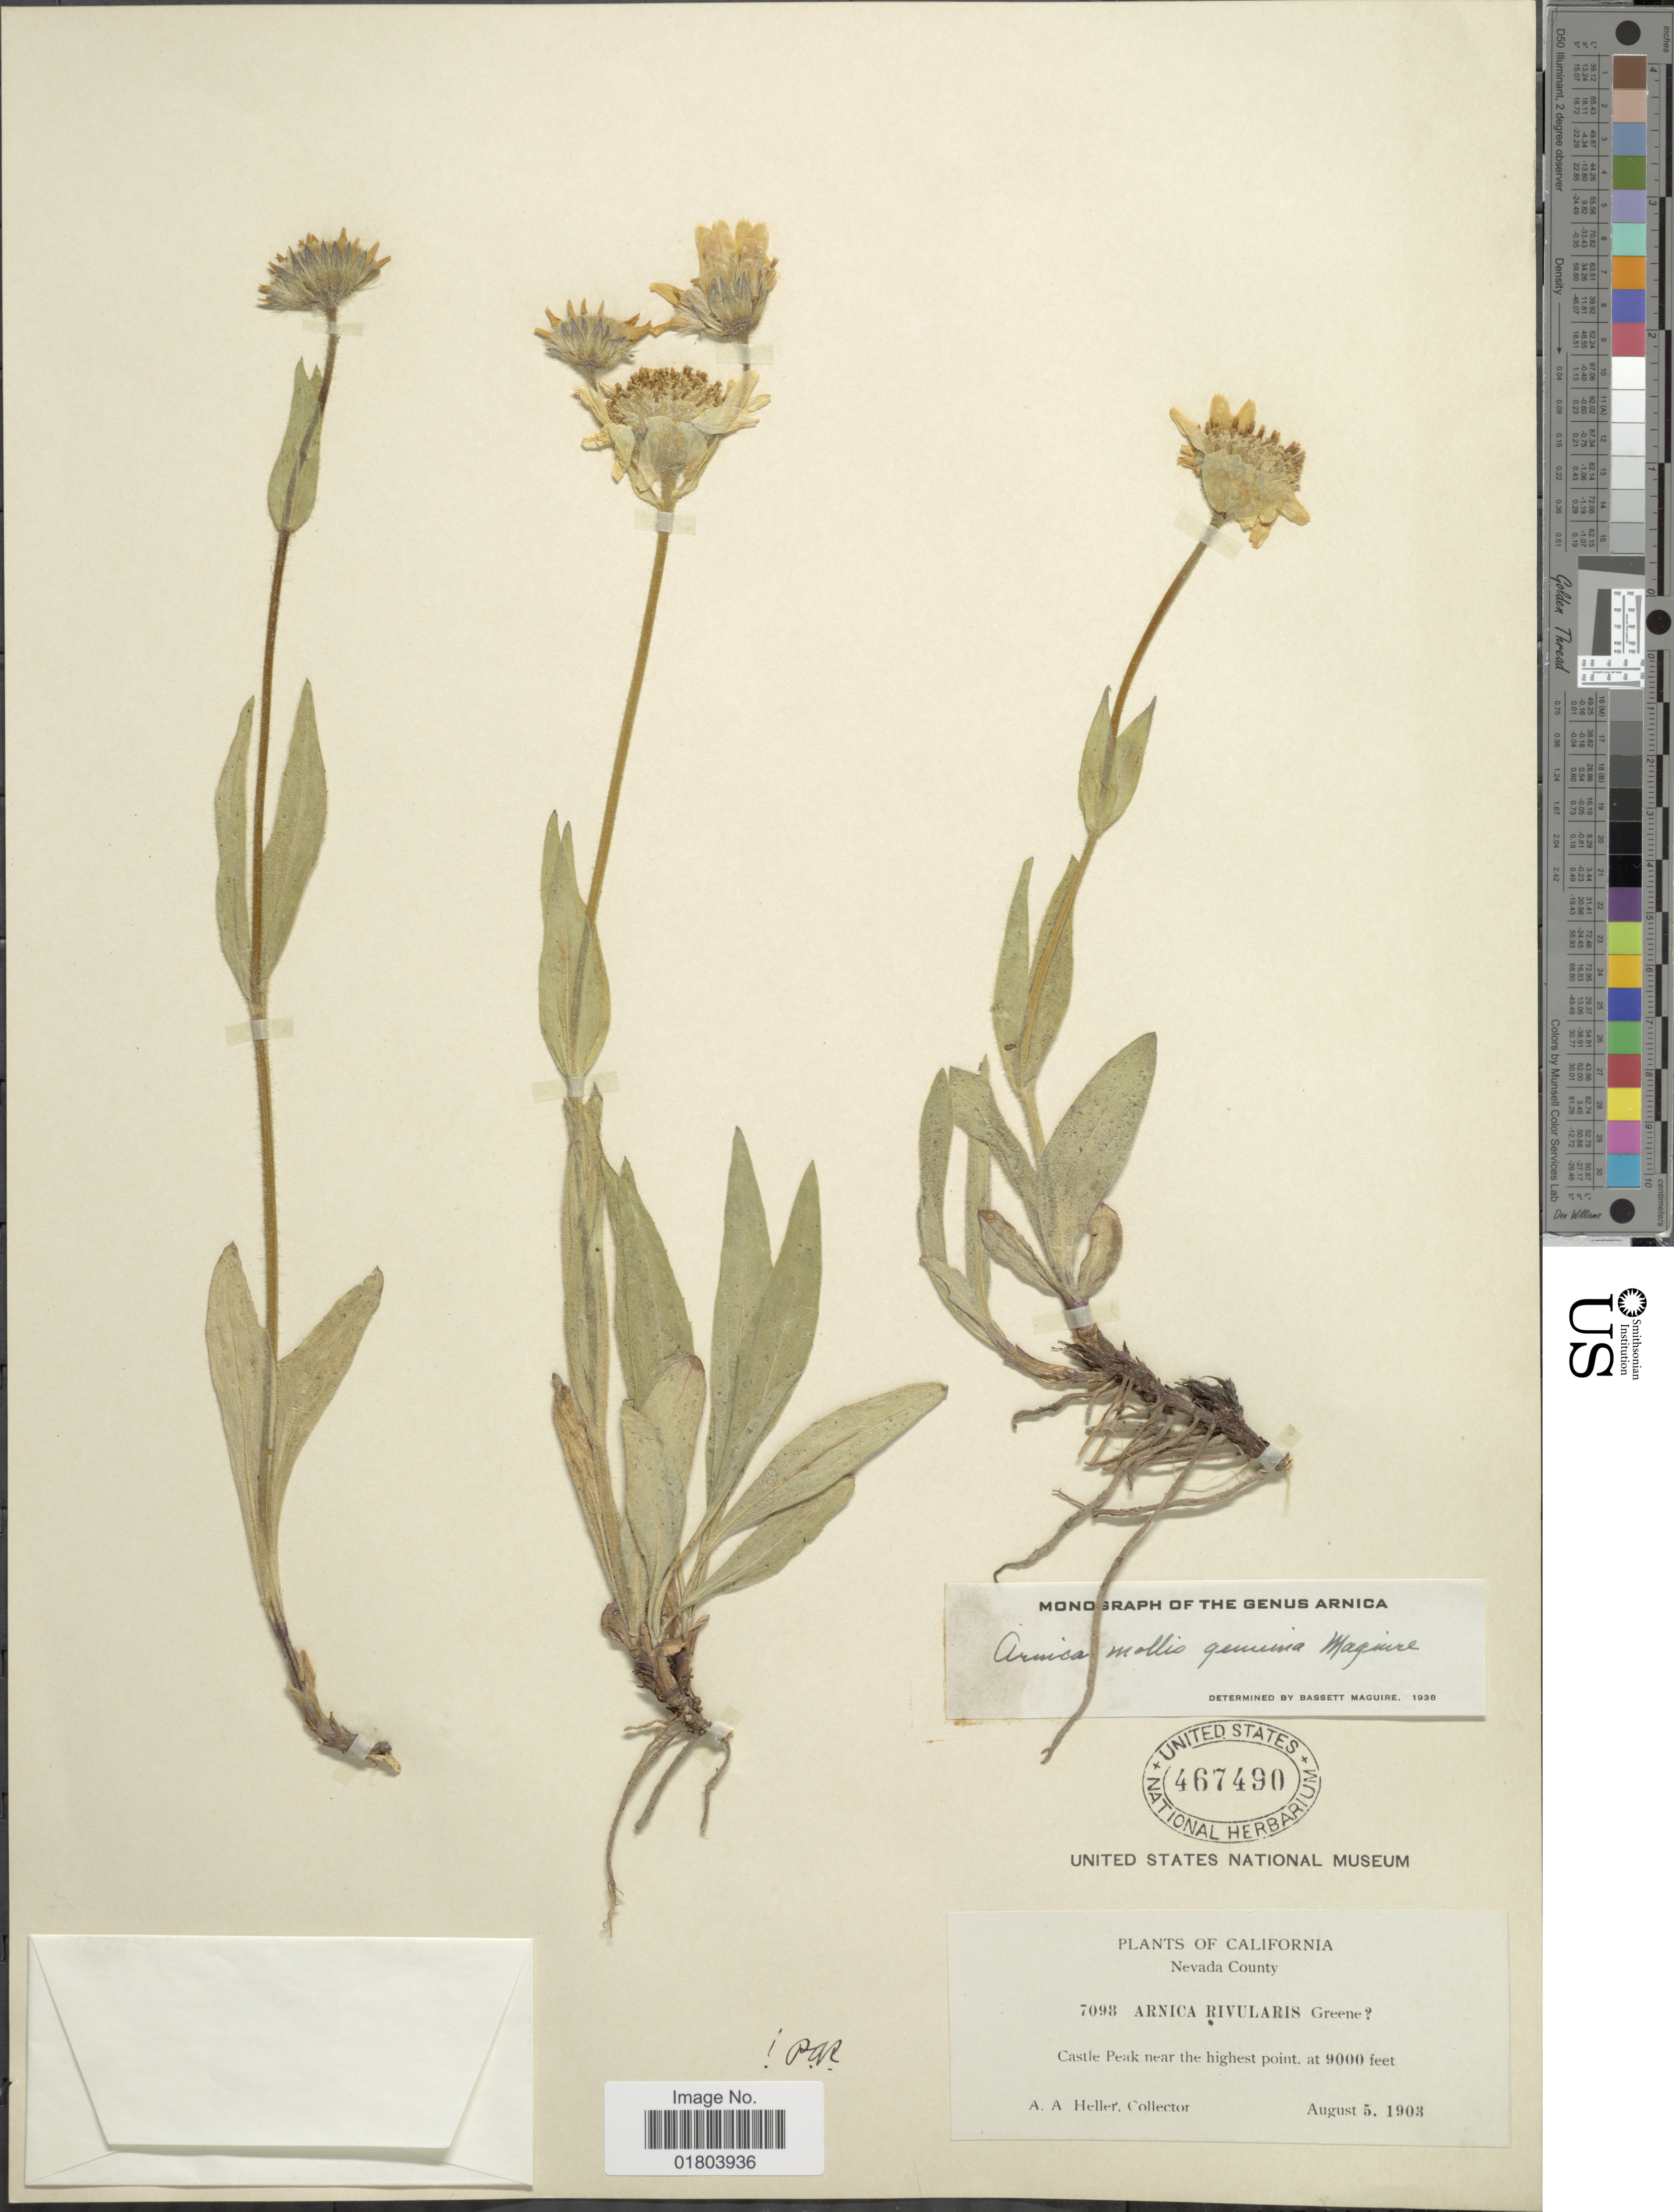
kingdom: Plantae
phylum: Tracheophyta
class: Magnoliopsida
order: Asterales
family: Asteraceae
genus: Arnica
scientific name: Arnica mollis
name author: Hook.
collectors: A. A. Heller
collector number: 7098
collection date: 1903-08-05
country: United States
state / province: Nevada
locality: California, Castle Peak near the highest point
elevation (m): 2743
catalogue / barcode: US 467490